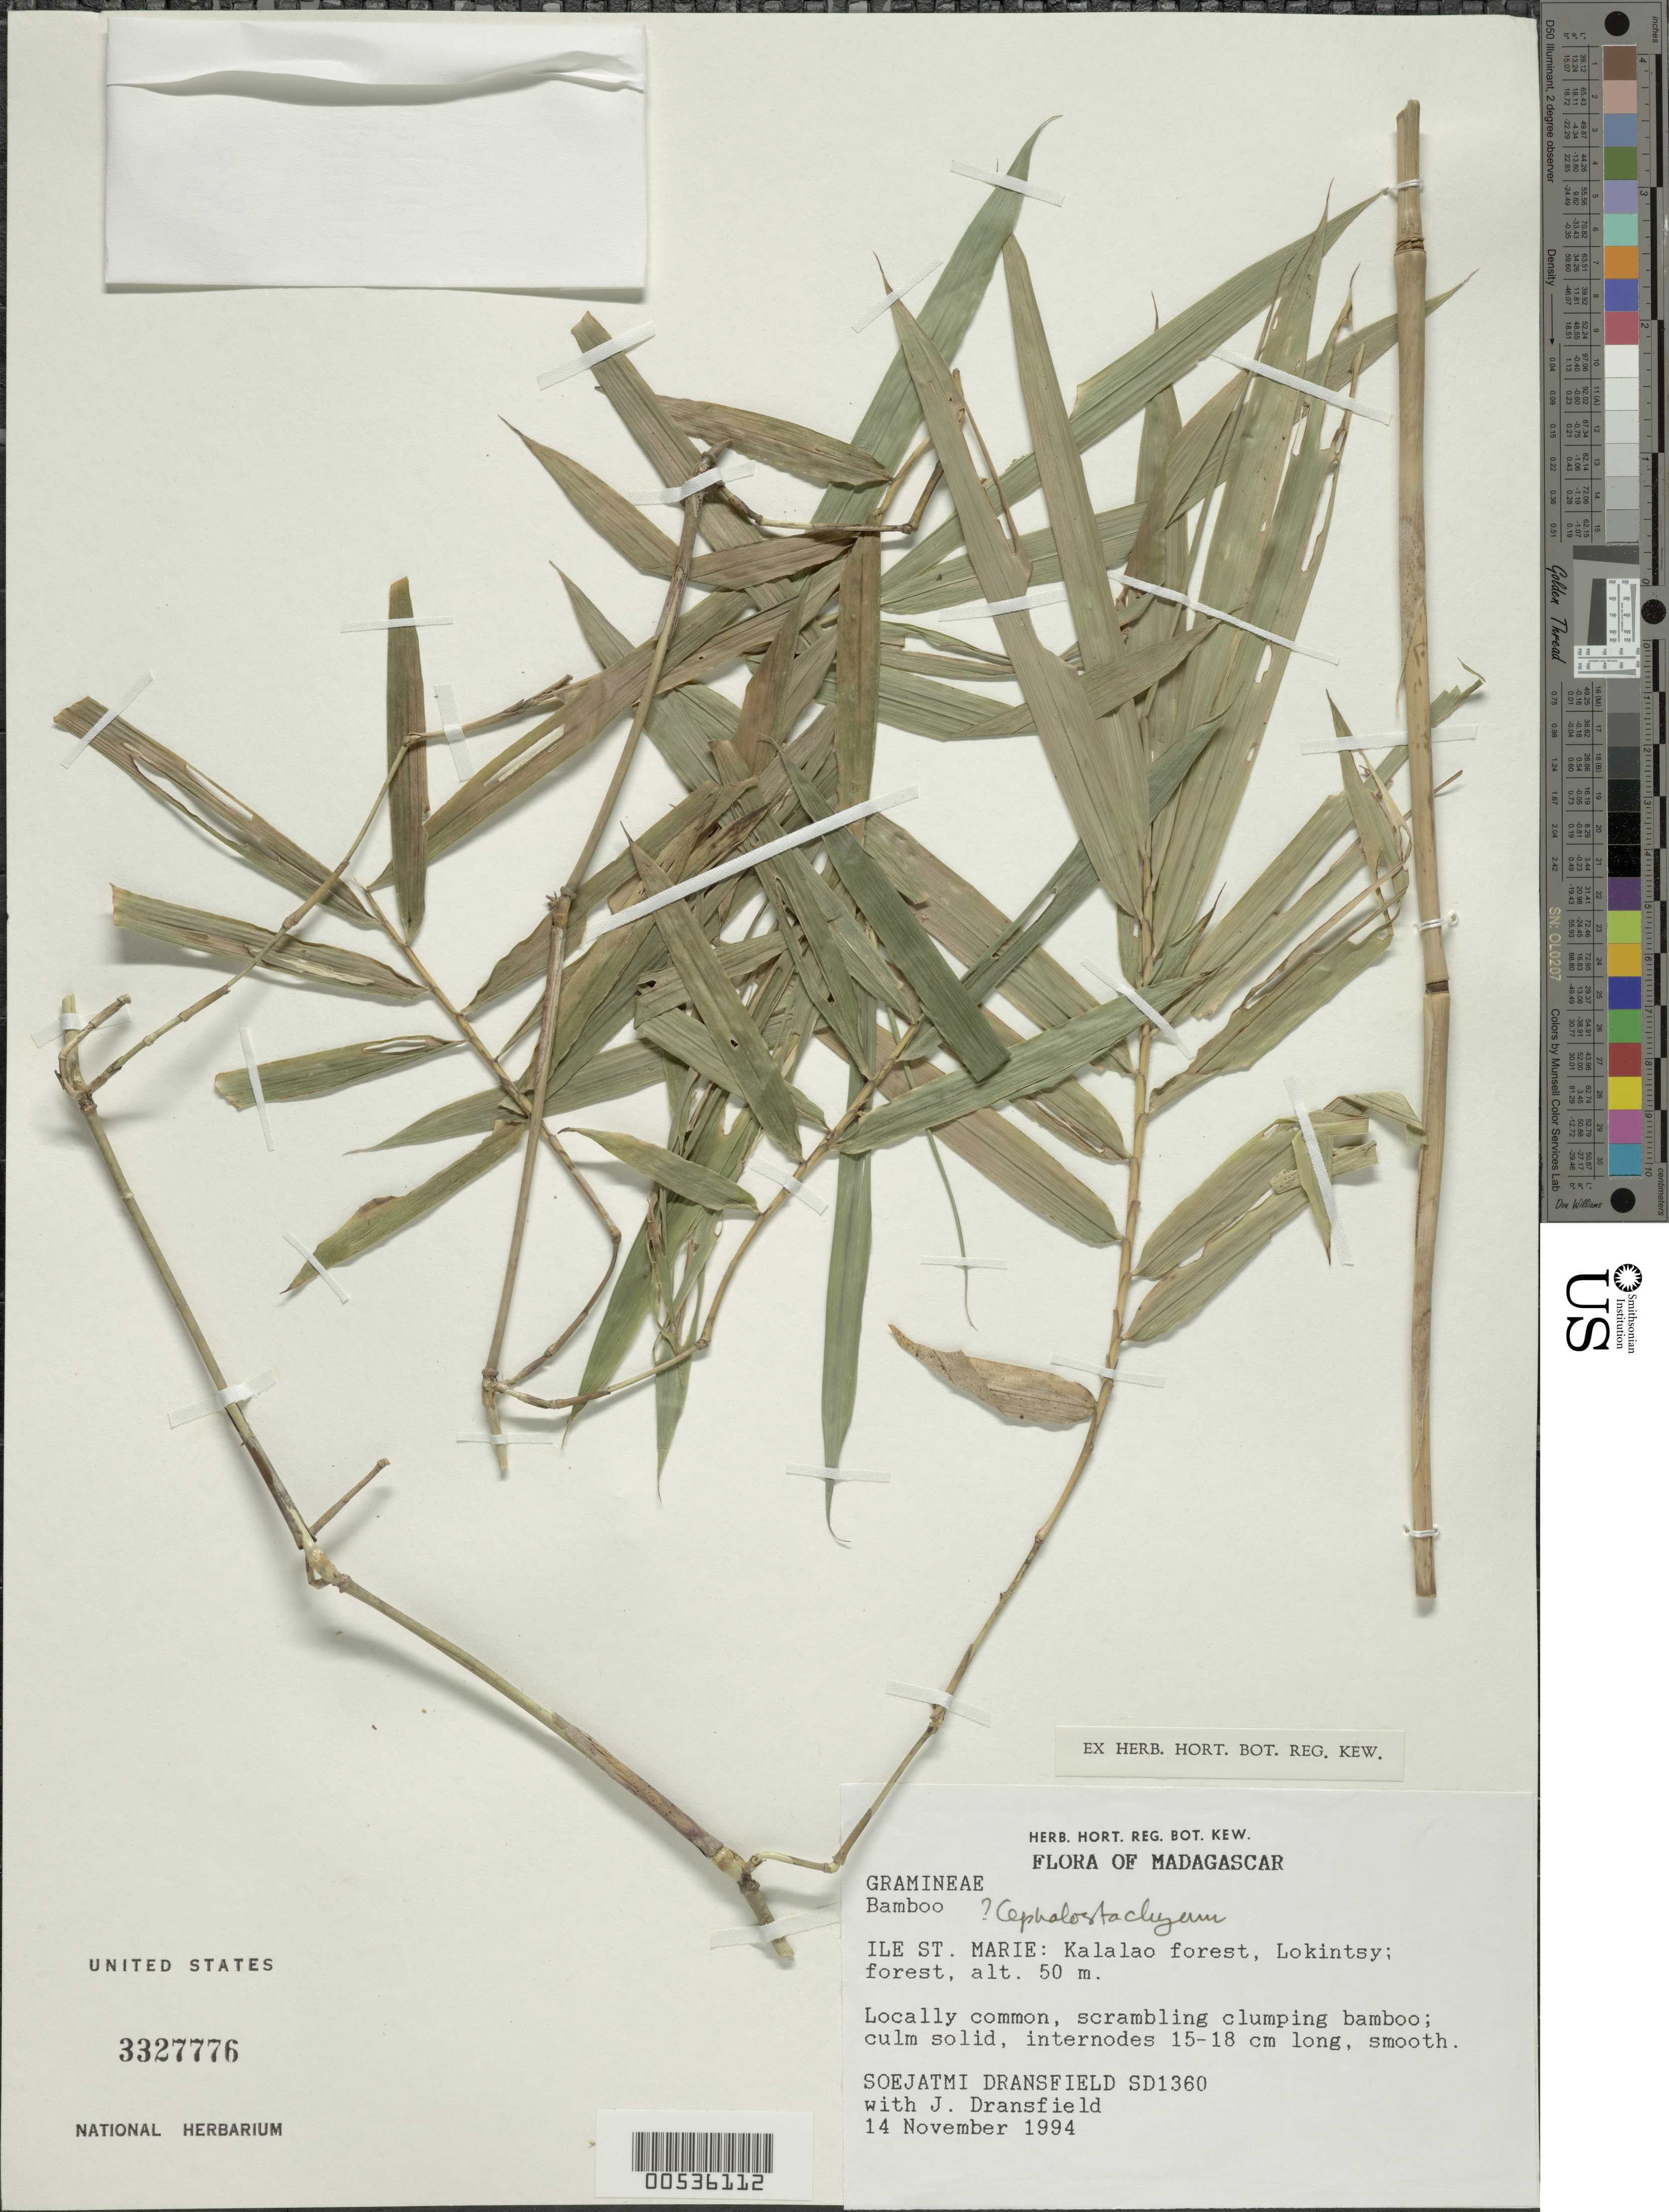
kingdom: Plantae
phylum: Tracheophyta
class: Liliopsida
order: Poales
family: Poaceae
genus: Cephalostachyum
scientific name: Cephalostachyum sp.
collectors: S. Dransfield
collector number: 1360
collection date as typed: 14 Nov 1994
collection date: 1994-11-14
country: Madagascar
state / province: Analanjirofo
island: Île Sainte-Marie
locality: Kalalao forest, lokintsy forest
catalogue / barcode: US 3327776